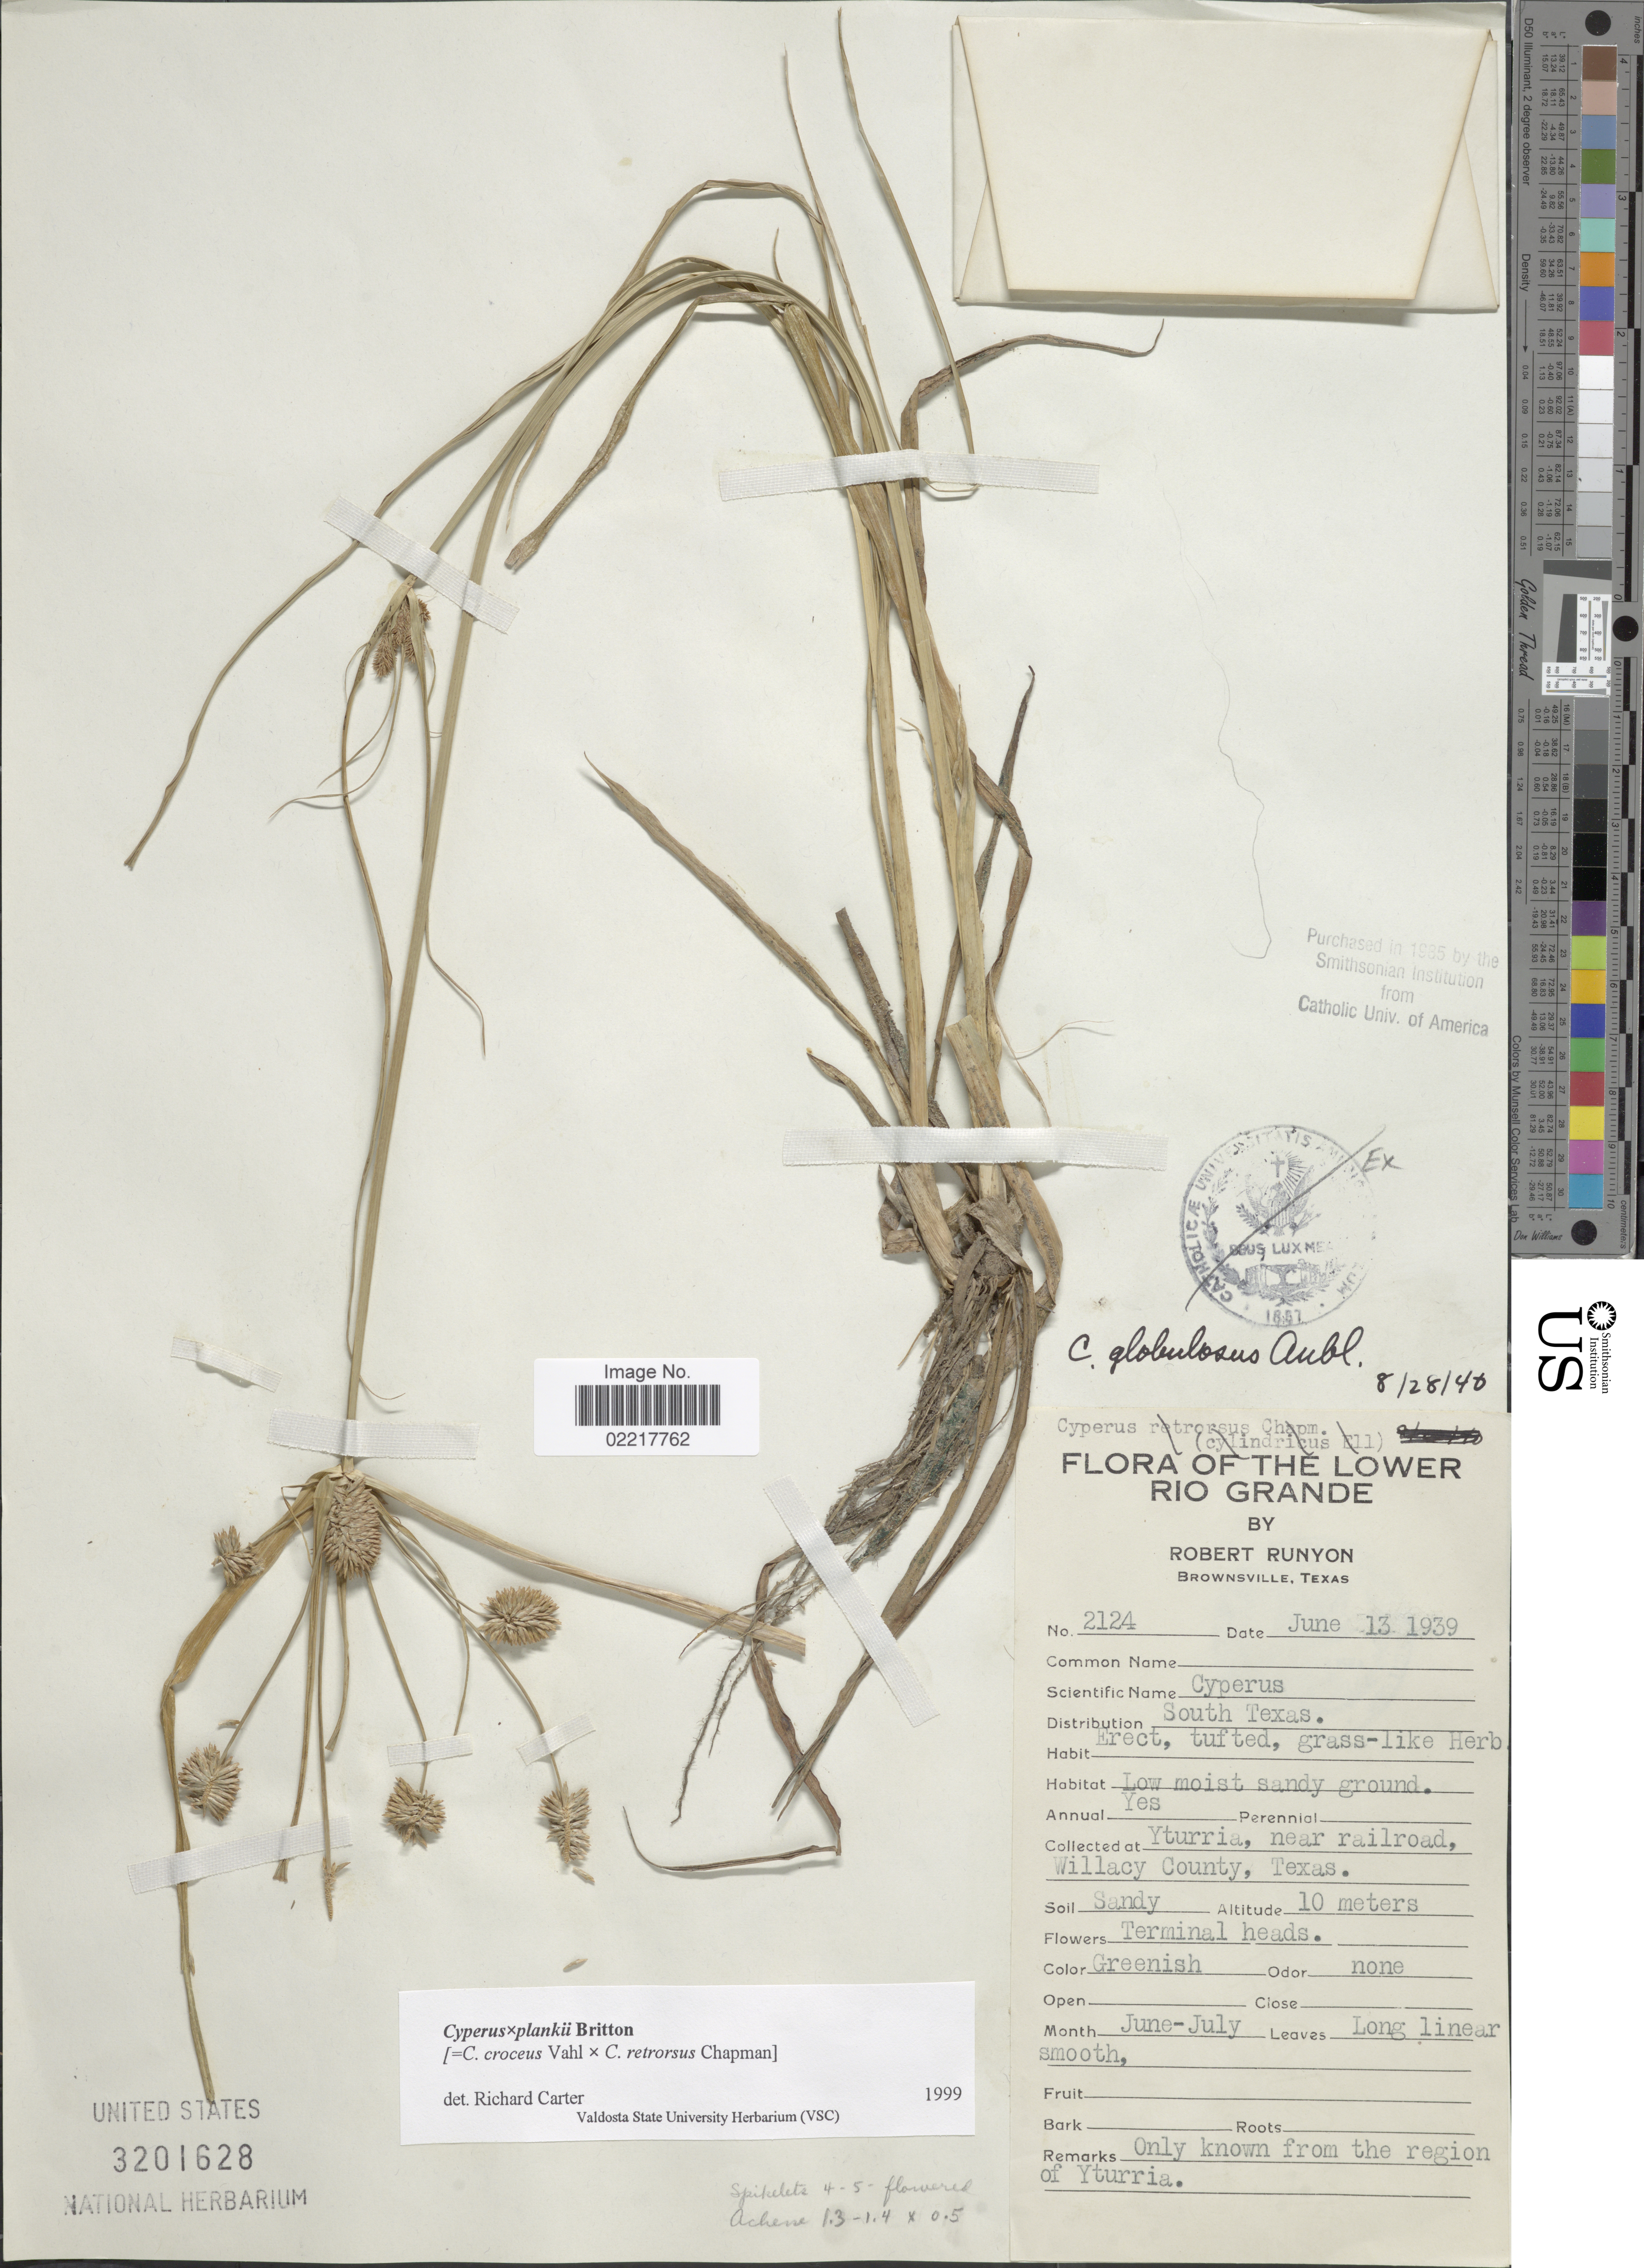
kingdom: Plantae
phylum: Tracheophyta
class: Liliopsida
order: Poales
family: Cyperaceae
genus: Cyperus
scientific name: Cyperus x plankii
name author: Britton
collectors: R. Runyon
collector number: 2124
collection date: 1939-06-13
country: United States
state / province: Texas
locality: South Texas [unsure placement] Lower Rio Grande. Yturria, near railroad, Willacy County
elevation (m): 10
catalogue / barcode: US 3201628